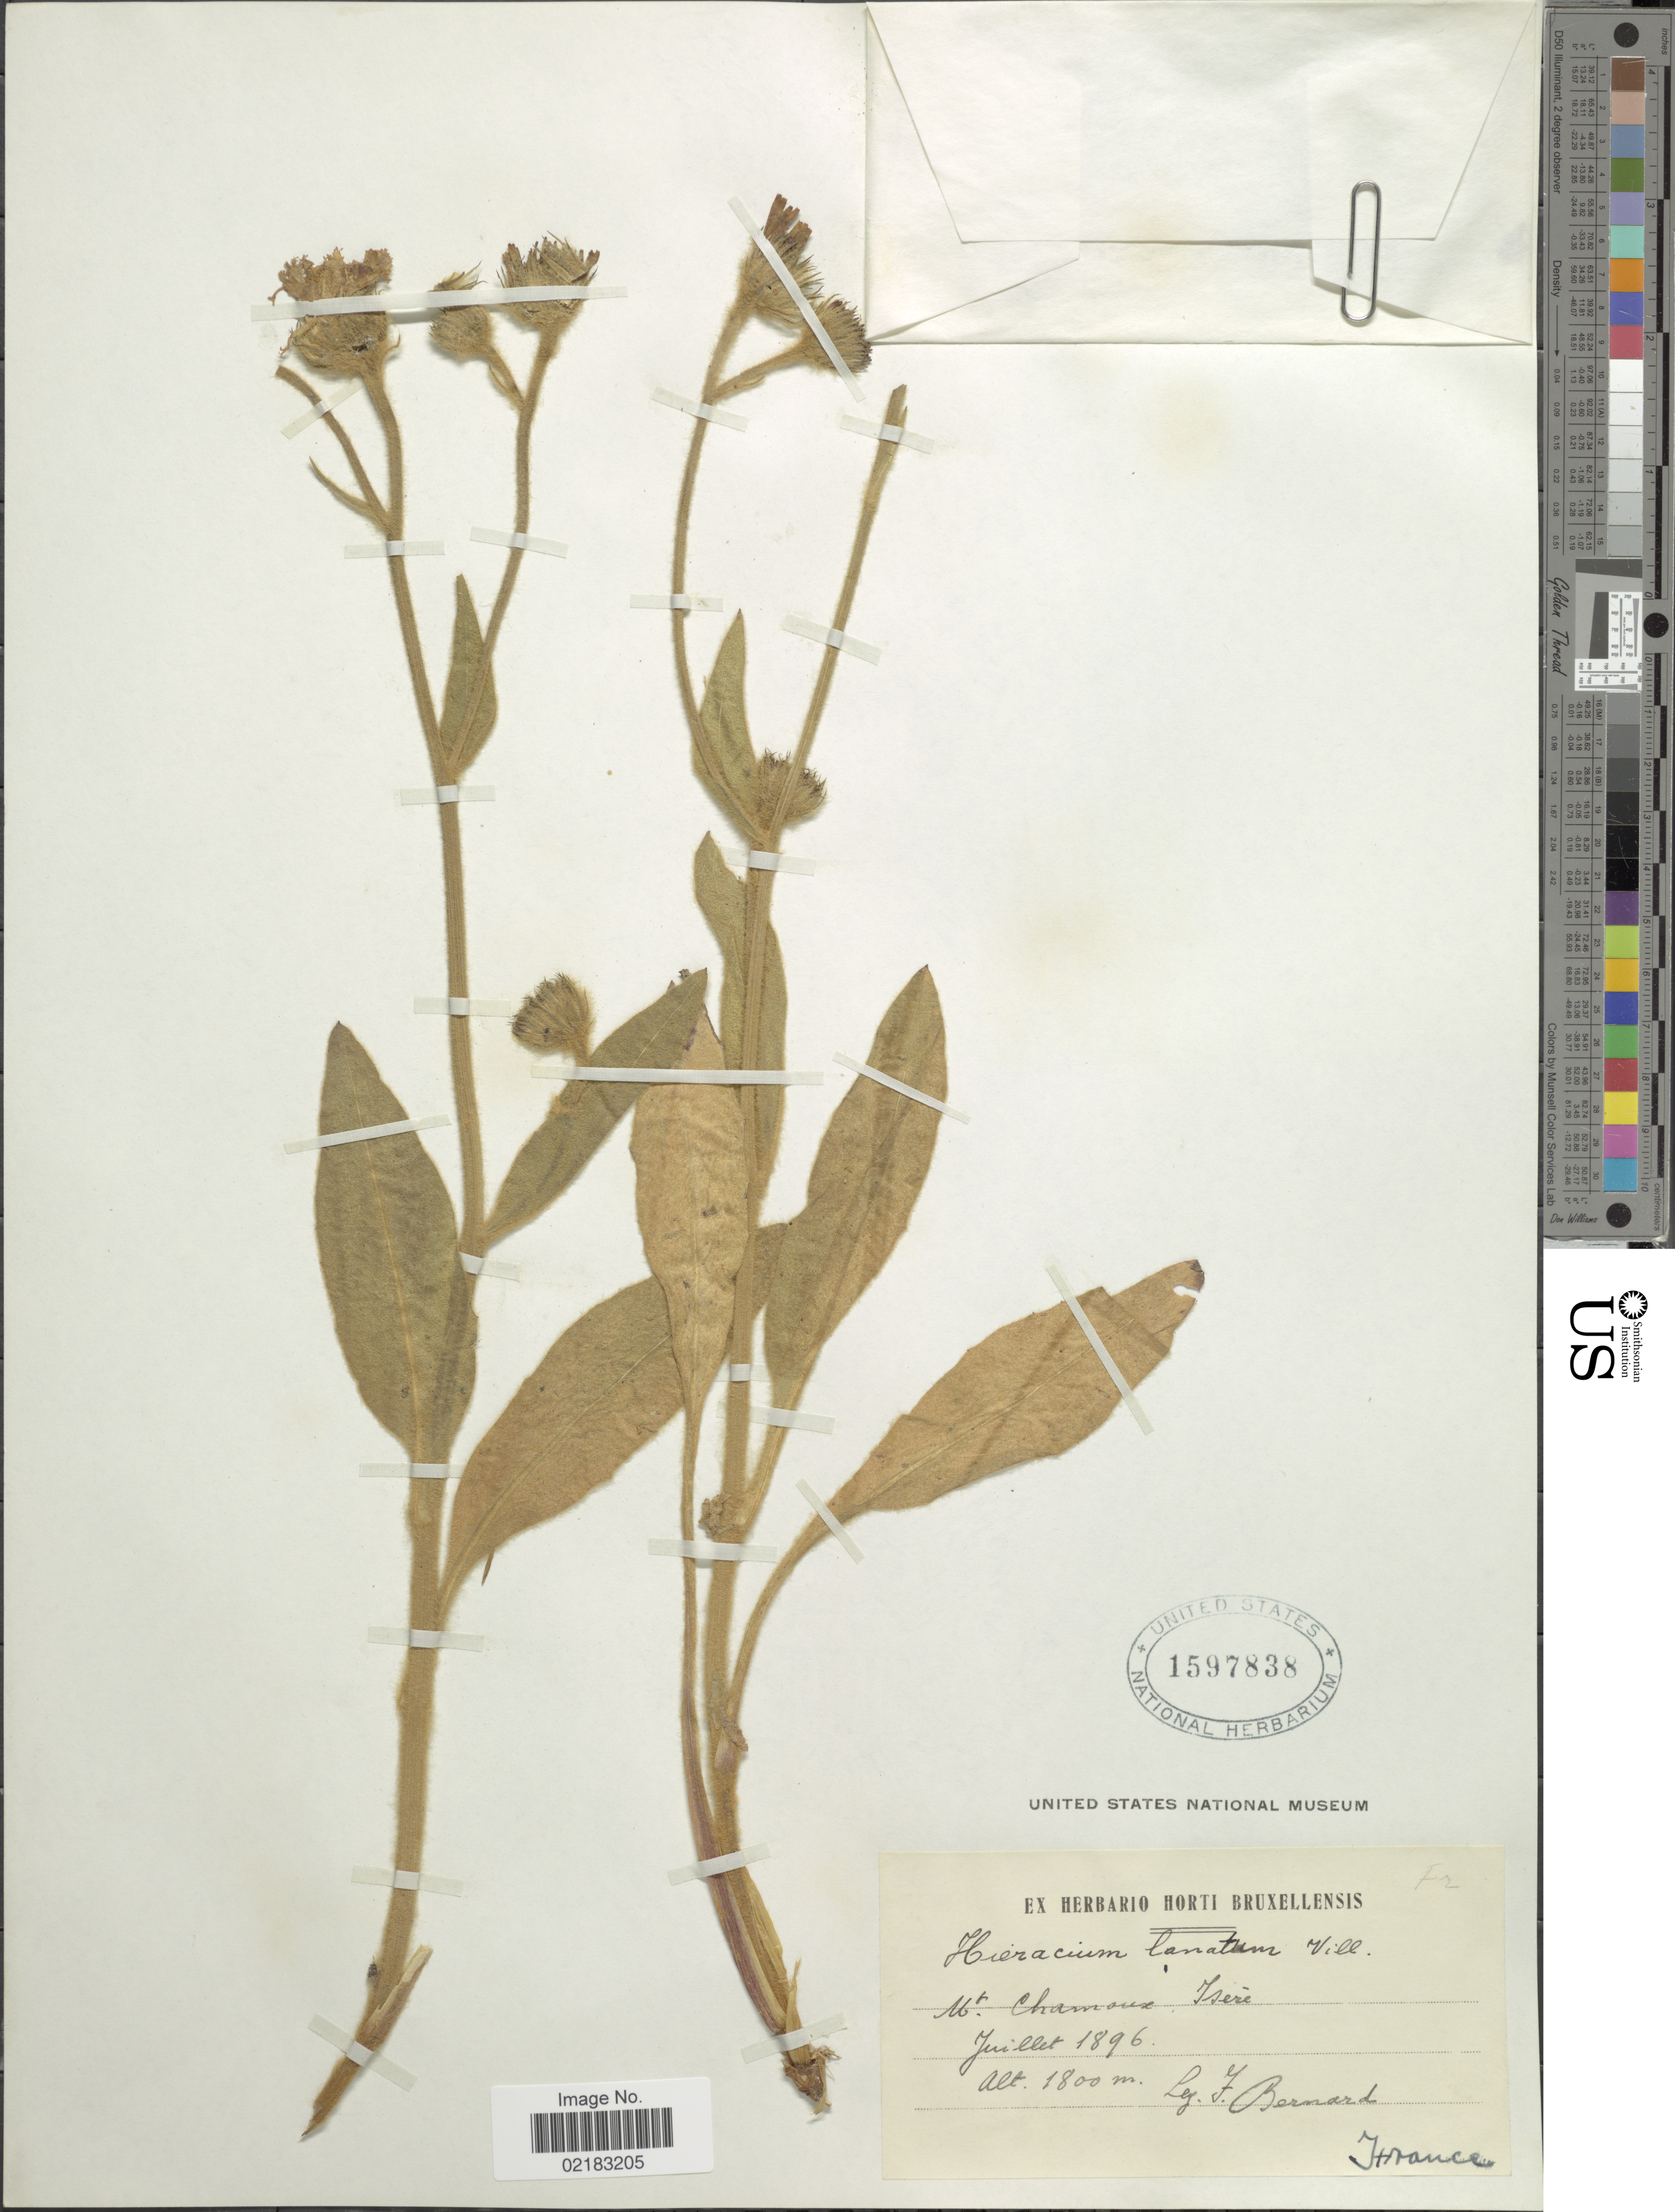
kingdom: Plantae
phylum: Tracheophyta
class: Magnoliopsida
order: Asterales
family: Asteraceae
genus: Hieracium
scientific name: Hieracium tomentosum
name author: L.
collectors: F. Bernard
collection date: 1896-07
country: France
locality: Mt. Chamoux, Iserie.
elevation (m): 1800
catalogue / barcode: US 1597838